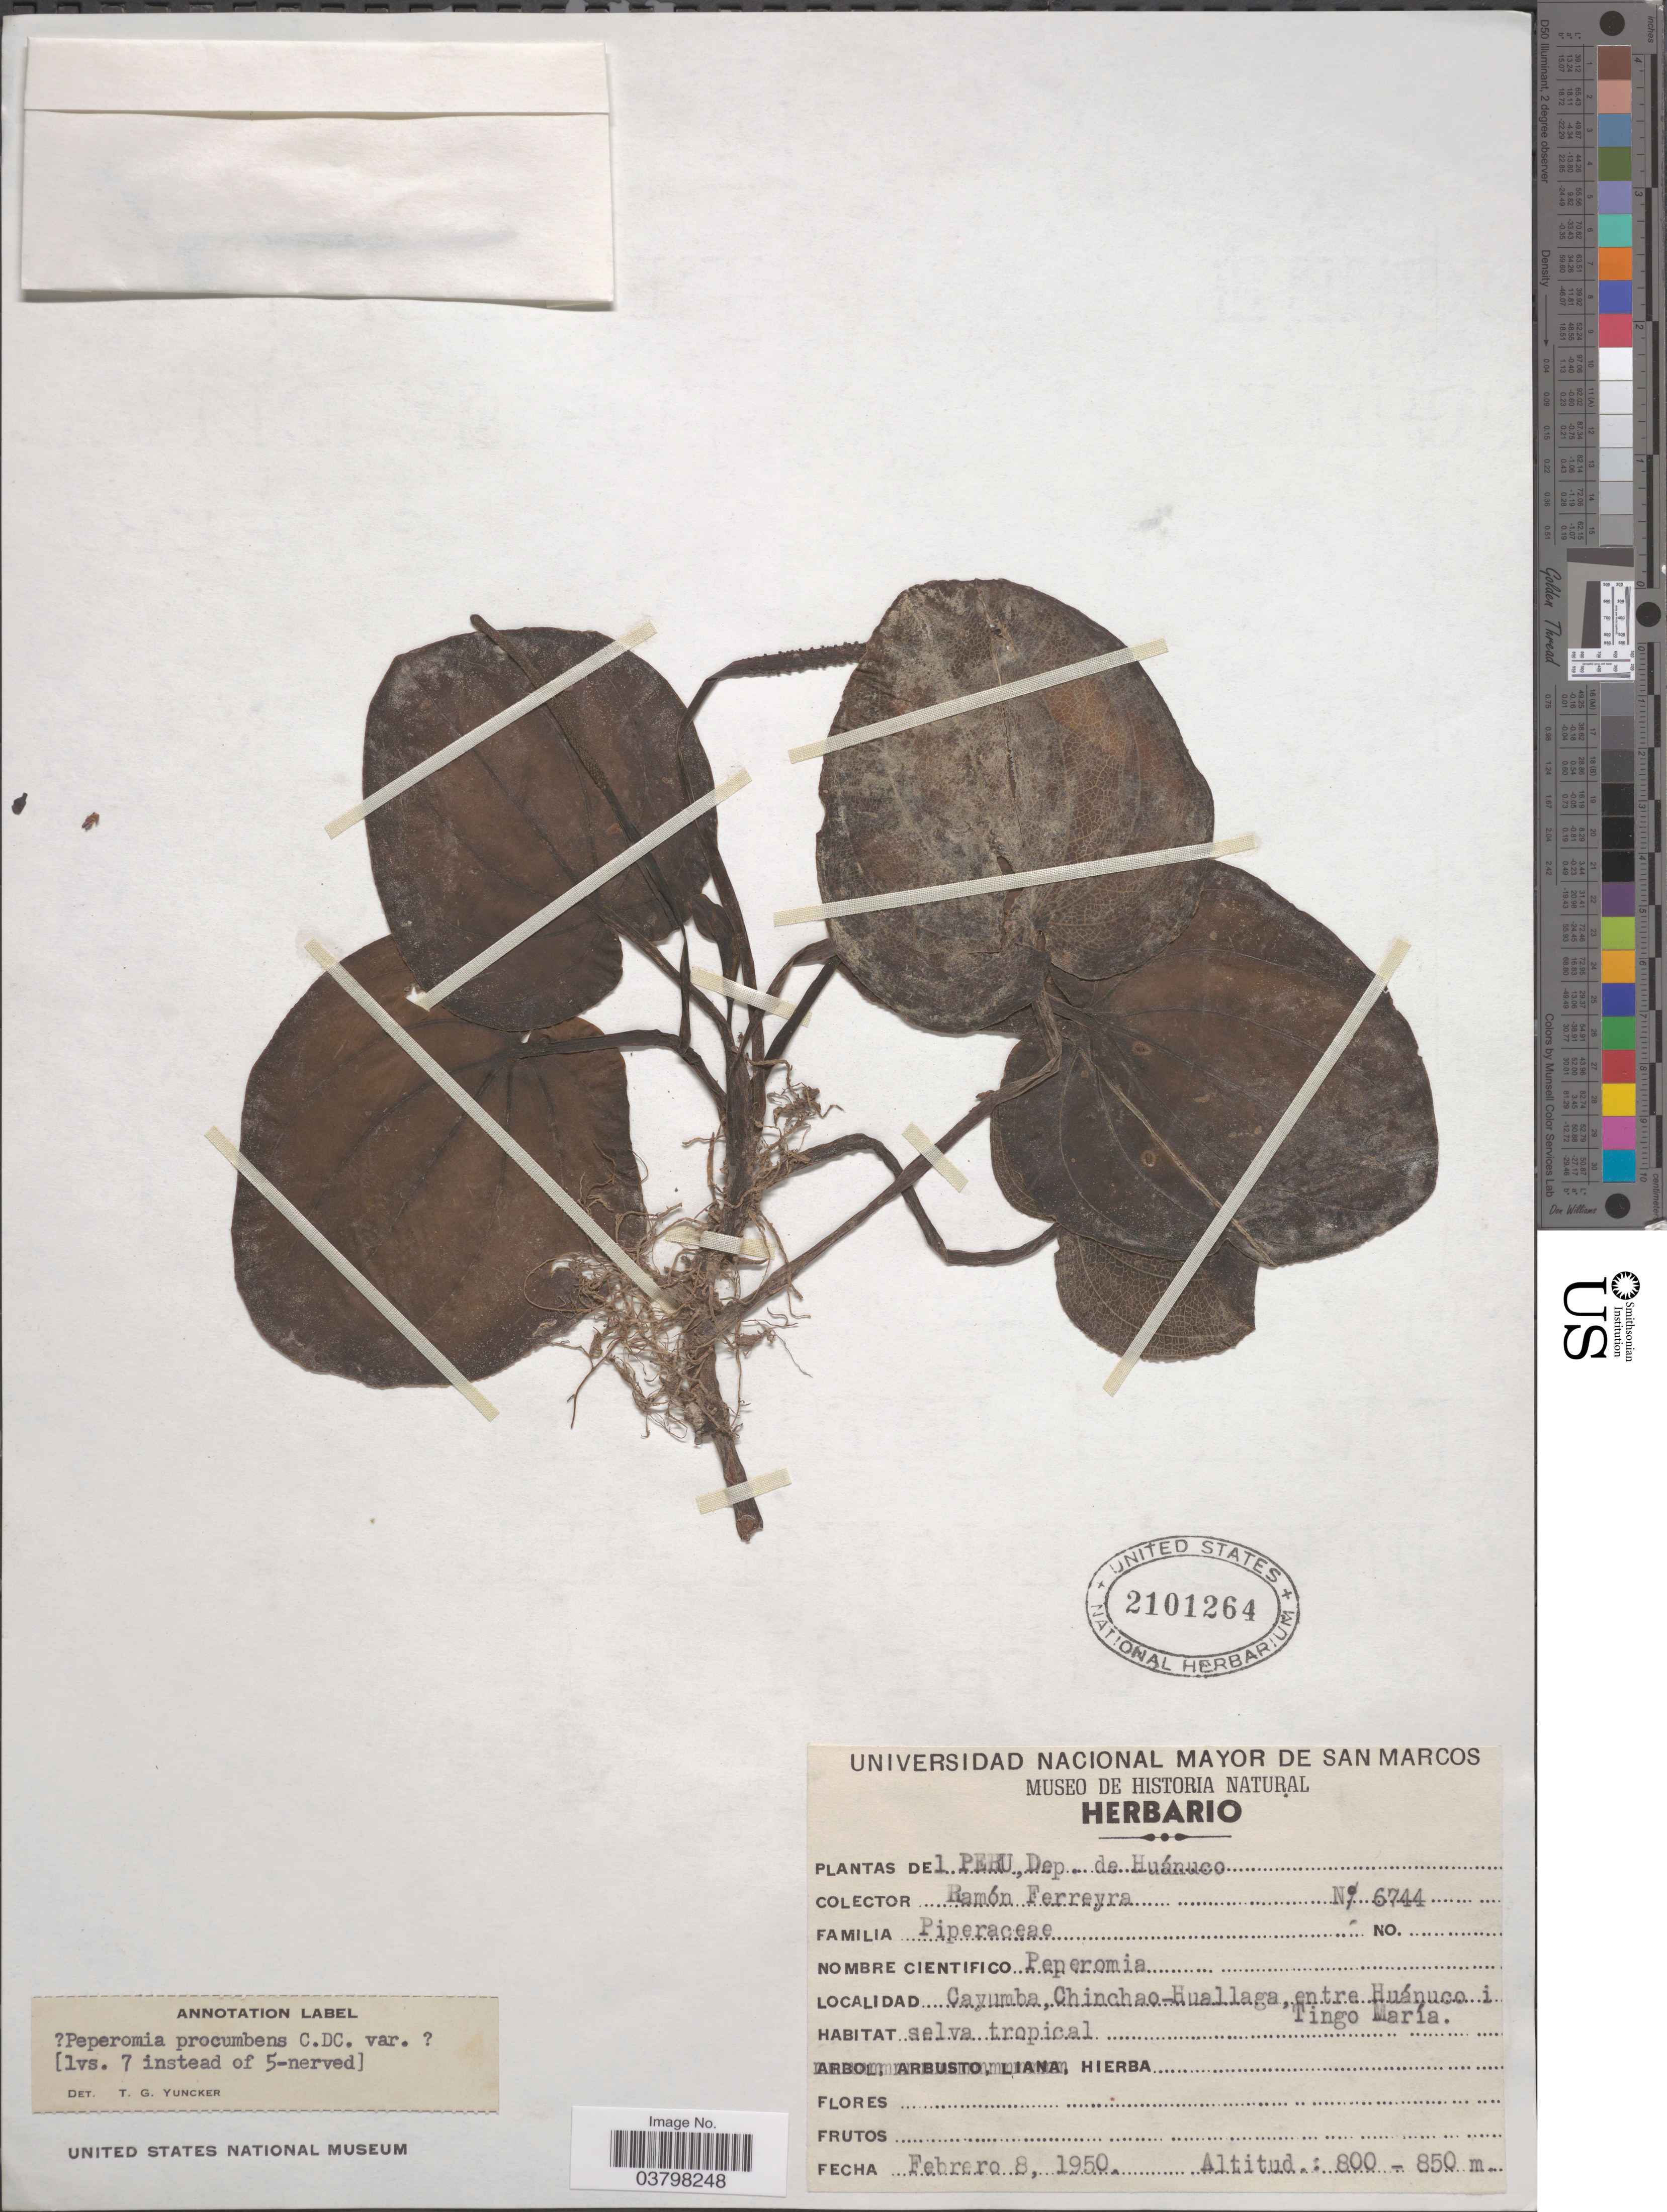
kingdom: Plantae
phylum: Tracheophyta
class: Magnoliopsida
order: Piperales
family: Piperaceae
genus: Peperomia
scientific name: Peperomia areolata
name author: Trel. in J.F. Macbr.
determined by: Jiménez, José Estaban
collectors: R. A. Ferreyra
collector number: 6744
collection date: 1950-02-08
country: Peru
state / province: Huánuco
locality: Dep. de Huánuco. Cayumba, Chinchao-Huallaga, entre Huánuco i Tingo María.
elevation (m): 800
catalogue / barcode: US 2101264